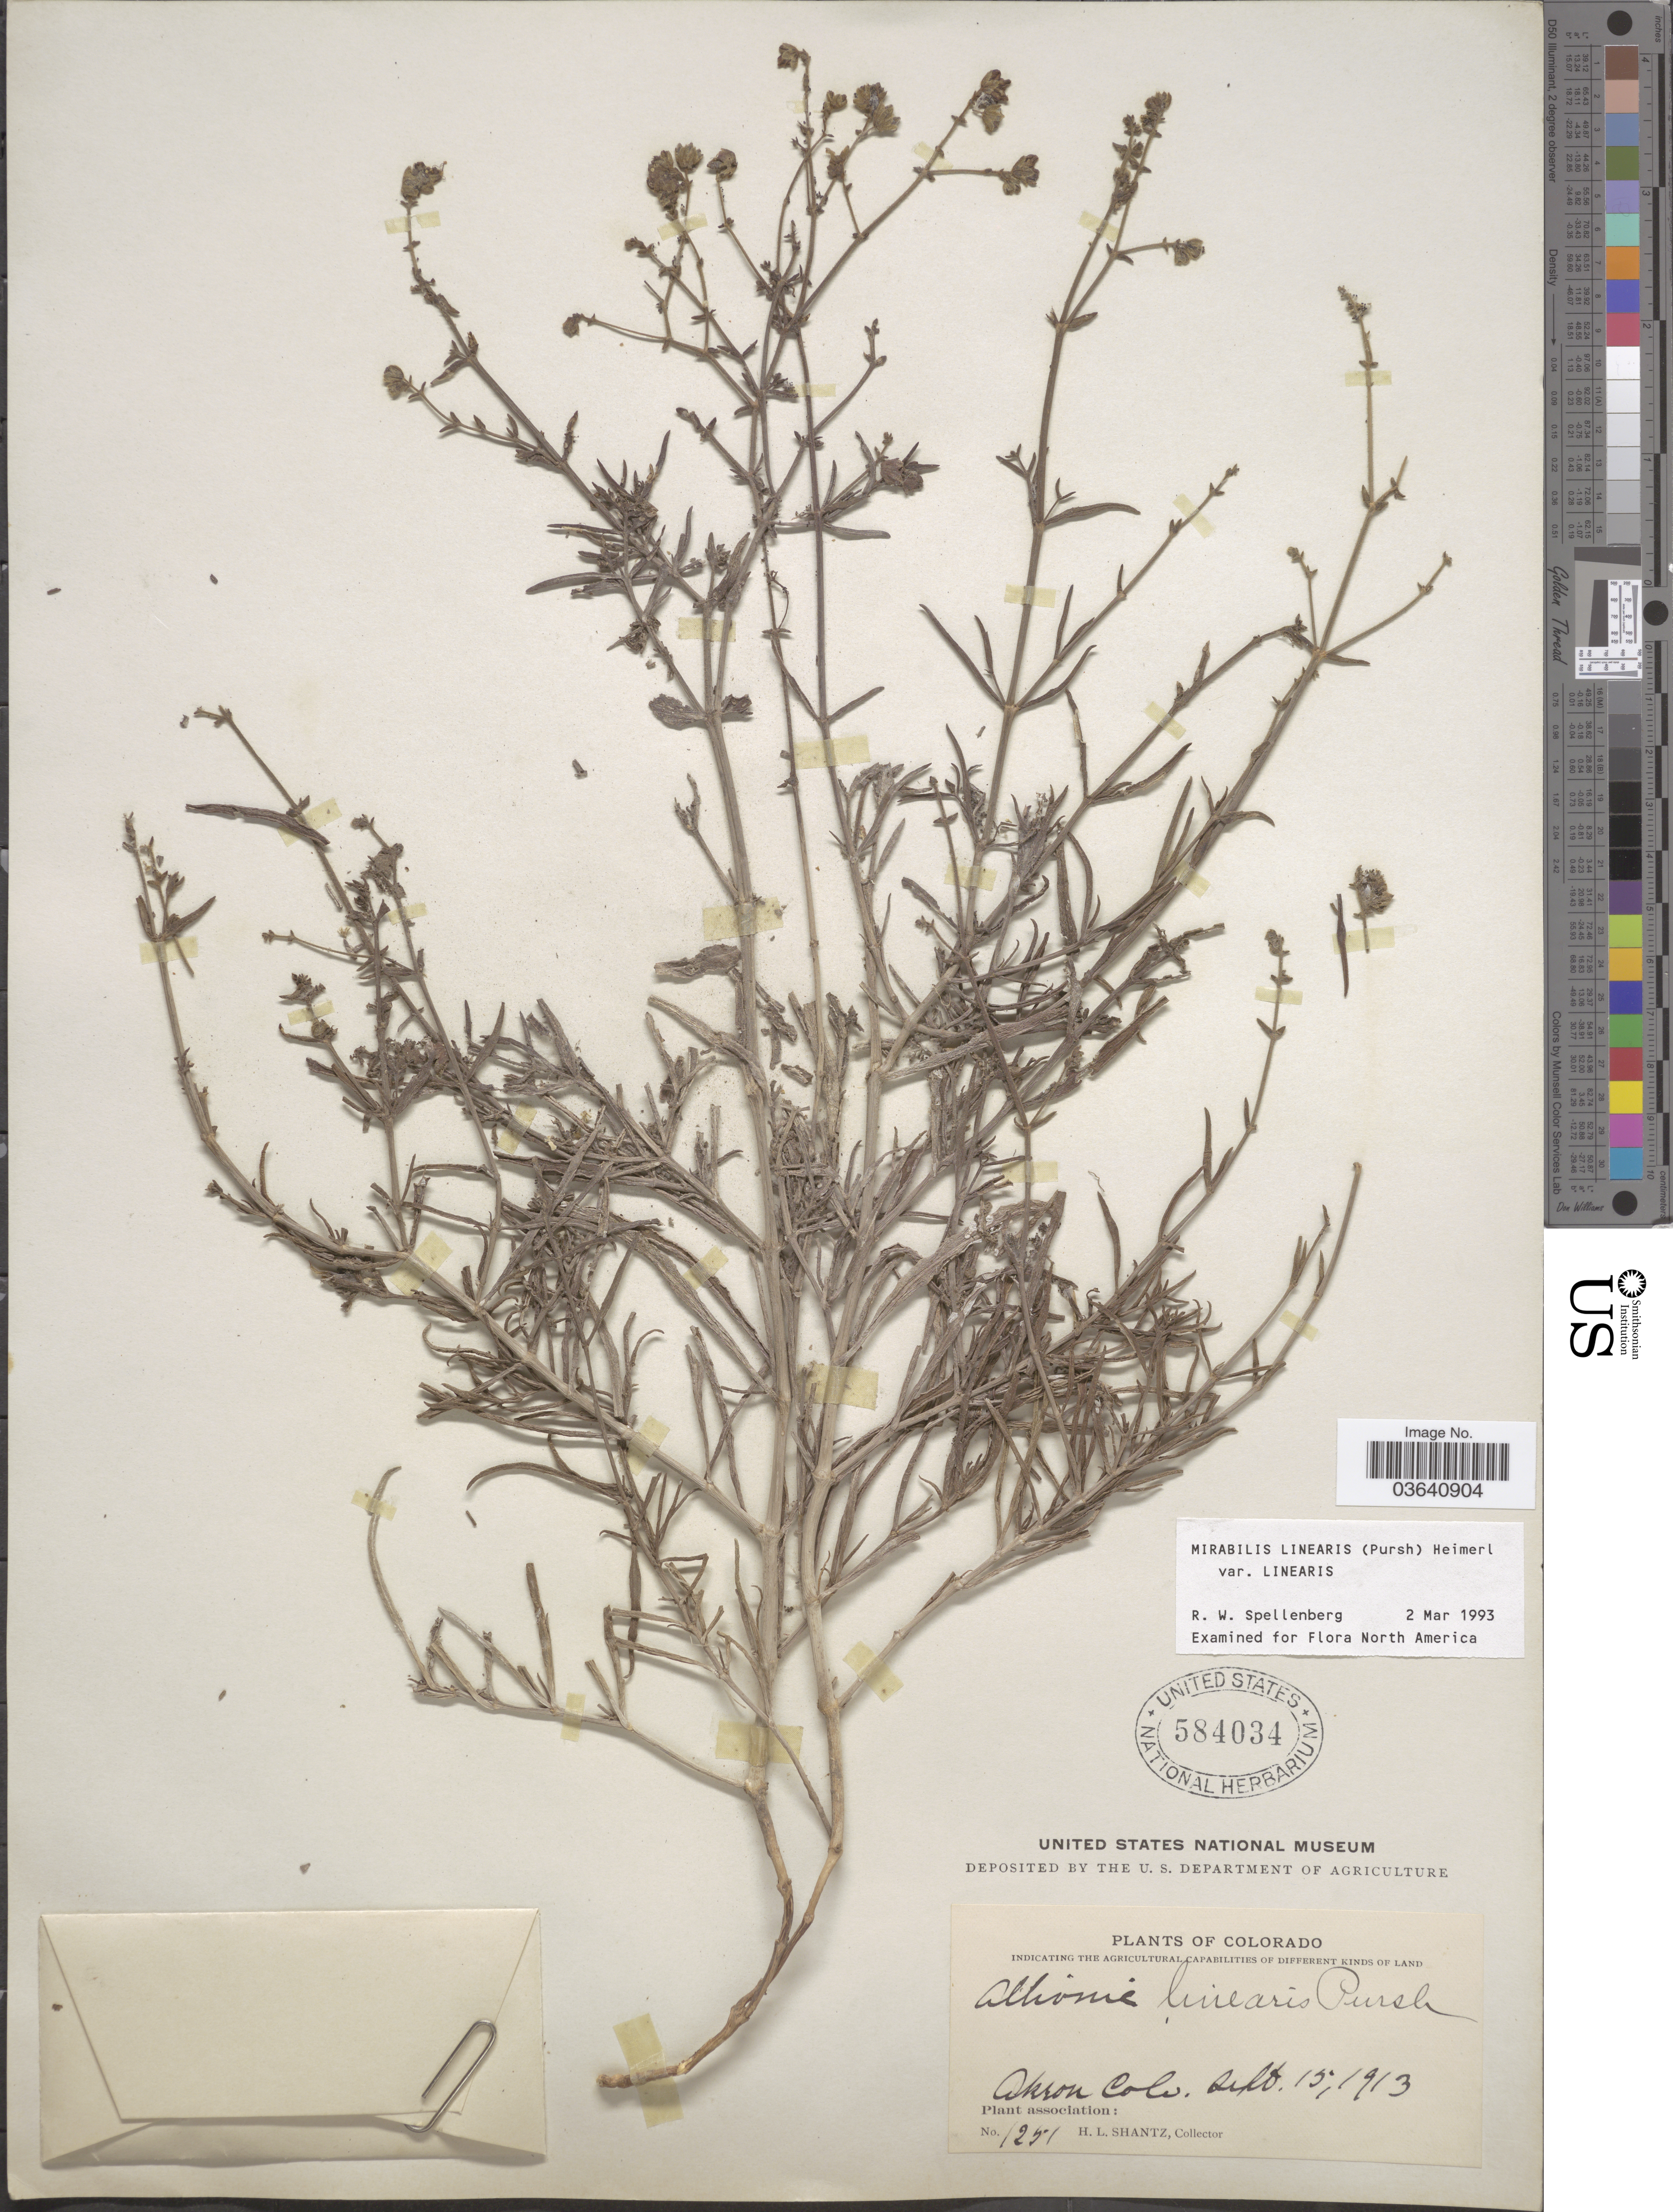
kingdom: Plantae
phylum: Tracheophyta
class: Magnoliopsida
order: Caryophyllales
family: Nyctaginaceae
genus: Mirabilis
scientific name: Mirabilis linearis var. linearis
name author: (Pursh) Heimerl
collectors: H. Shantz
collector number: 1251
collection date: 1913-09-15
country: United States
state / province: Colorado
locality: Akron.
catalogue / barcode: US 584034